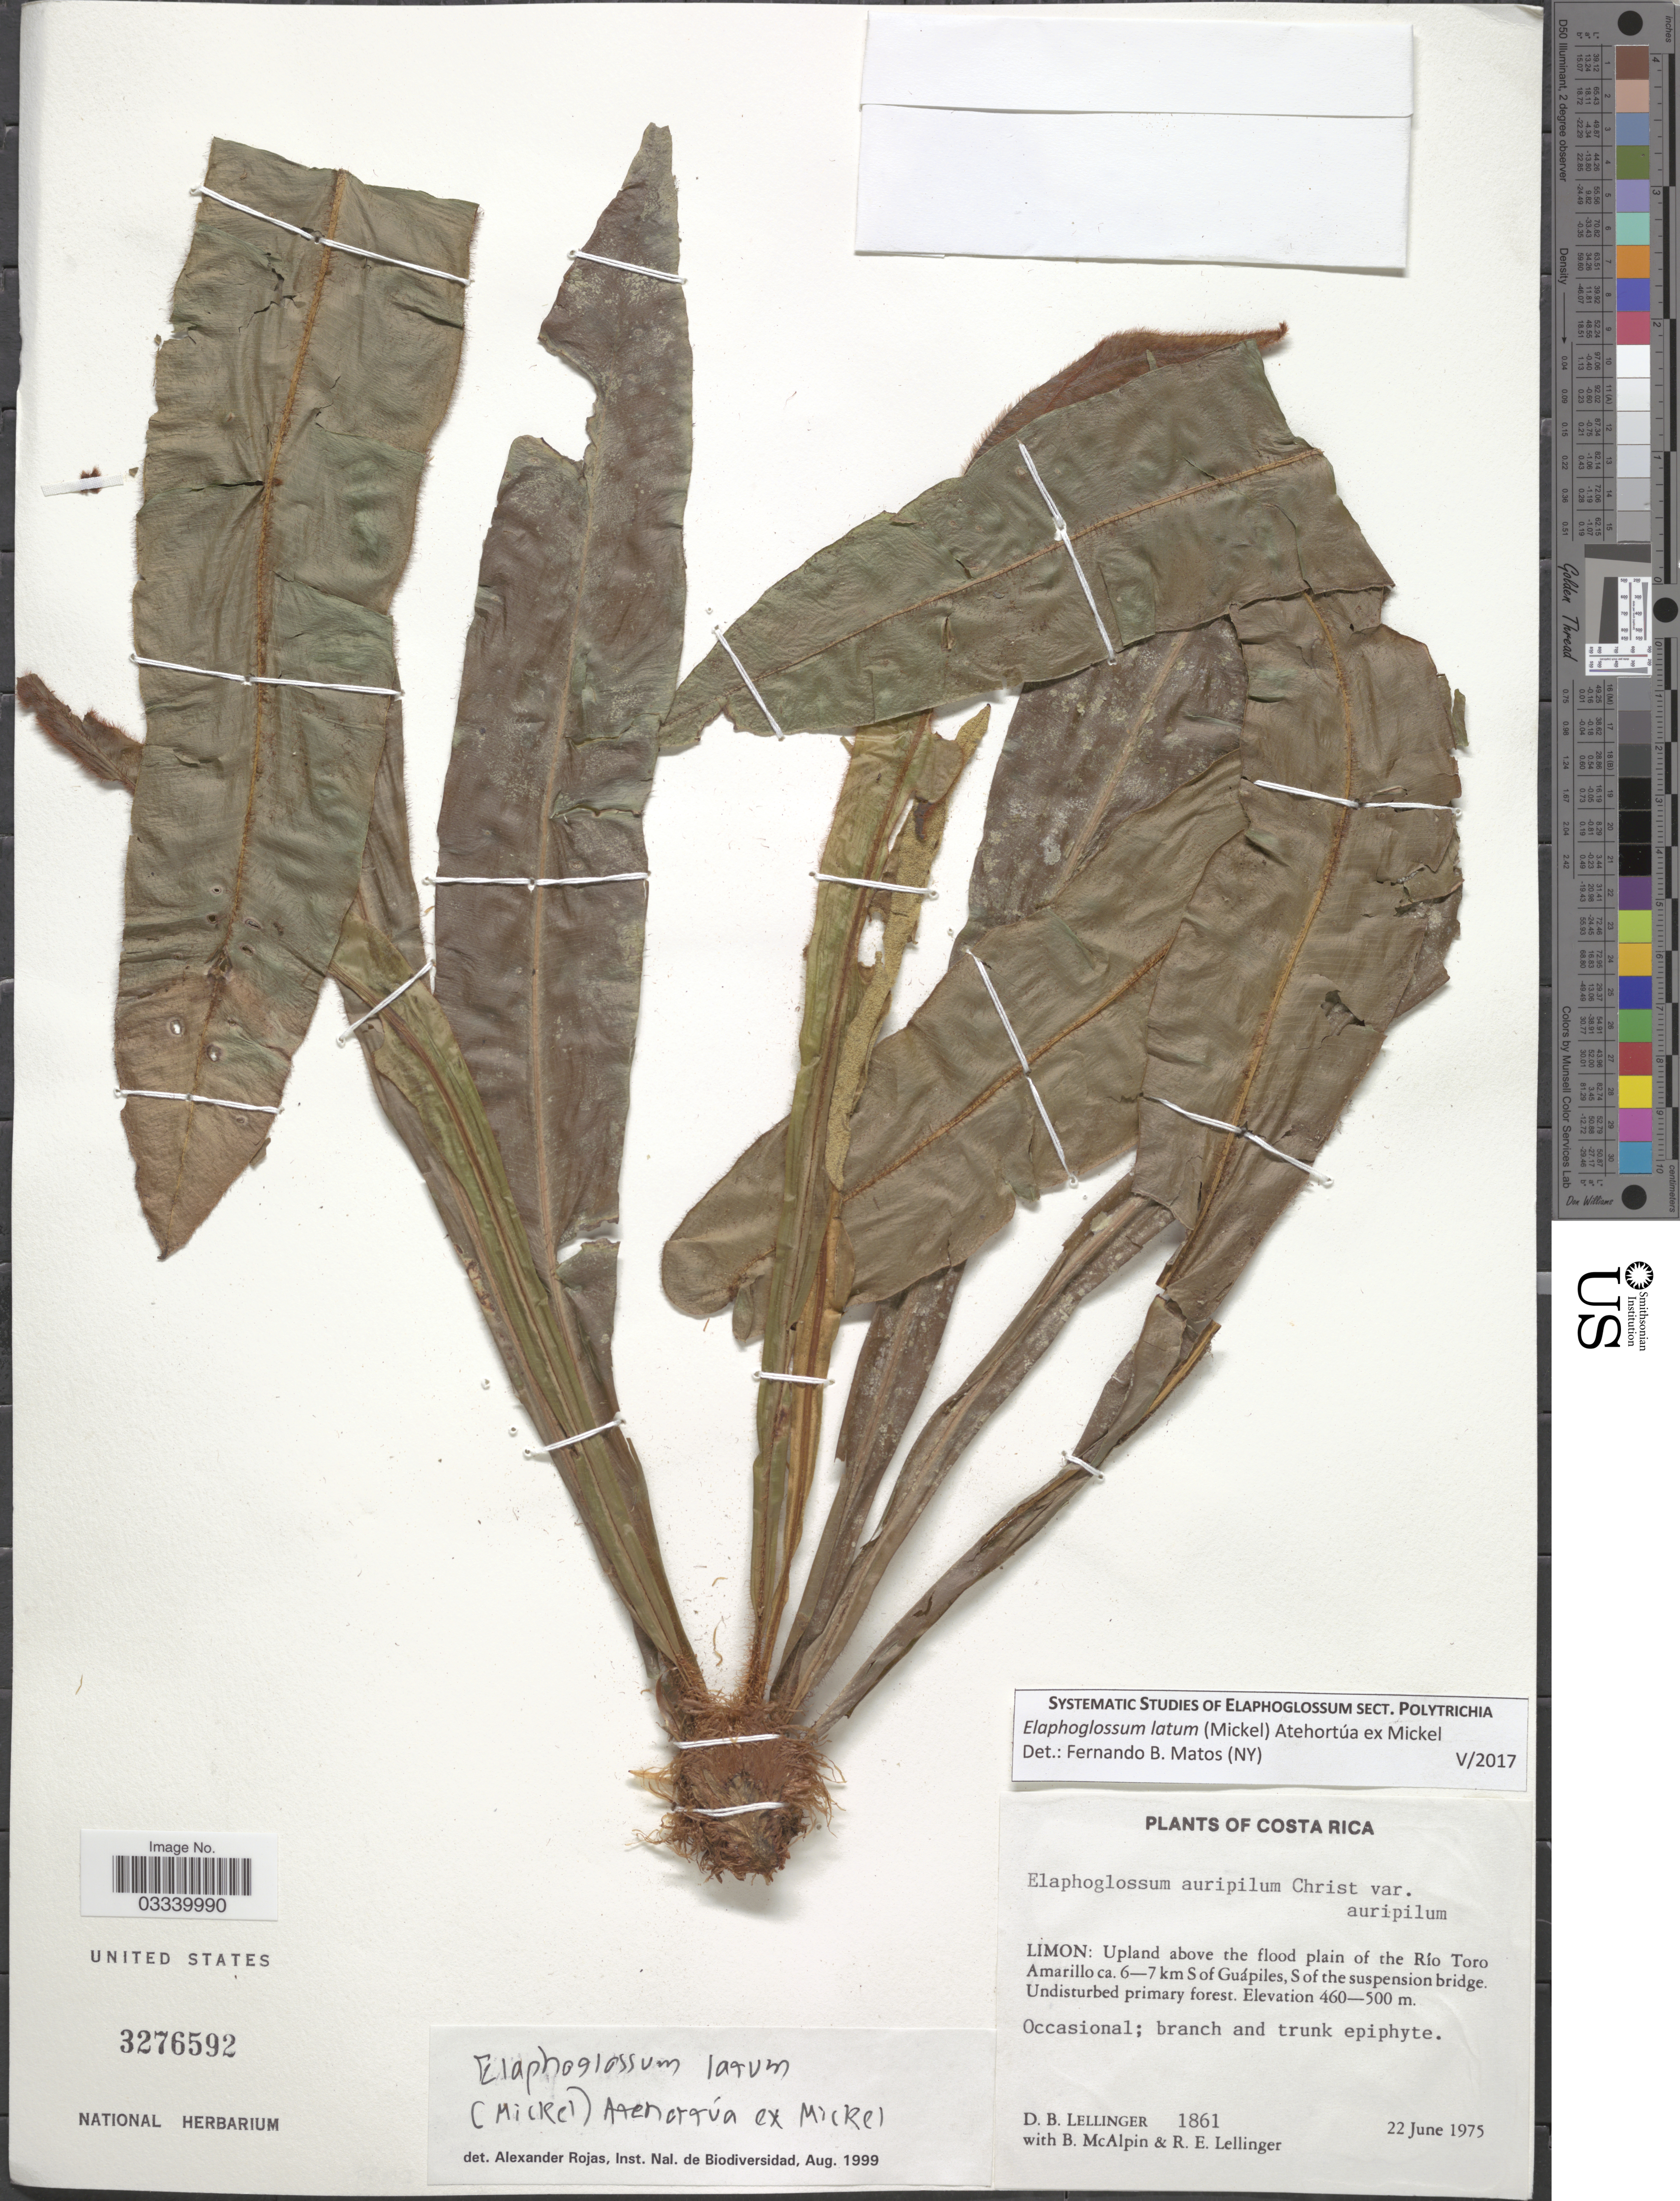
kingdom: Plantae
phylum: Tracheophyta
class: Polypodiopsida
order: Polypodiales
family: Dryopteridaceae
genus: Elaphoglossum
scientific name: Elaphoglossum latum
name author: (Mickel) Atehortúa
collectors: D. B. Lellinger, B. McAlpin & R. E. Lellinger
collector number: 1861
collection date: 1975-06-22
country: Costa Rica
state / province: Limón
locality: Upland above the flood plain of the Río Toro Amarillo ca. 6-7 km S of Guápiles, S of the suspension bridge.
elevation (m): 460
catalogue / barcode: US 3276592